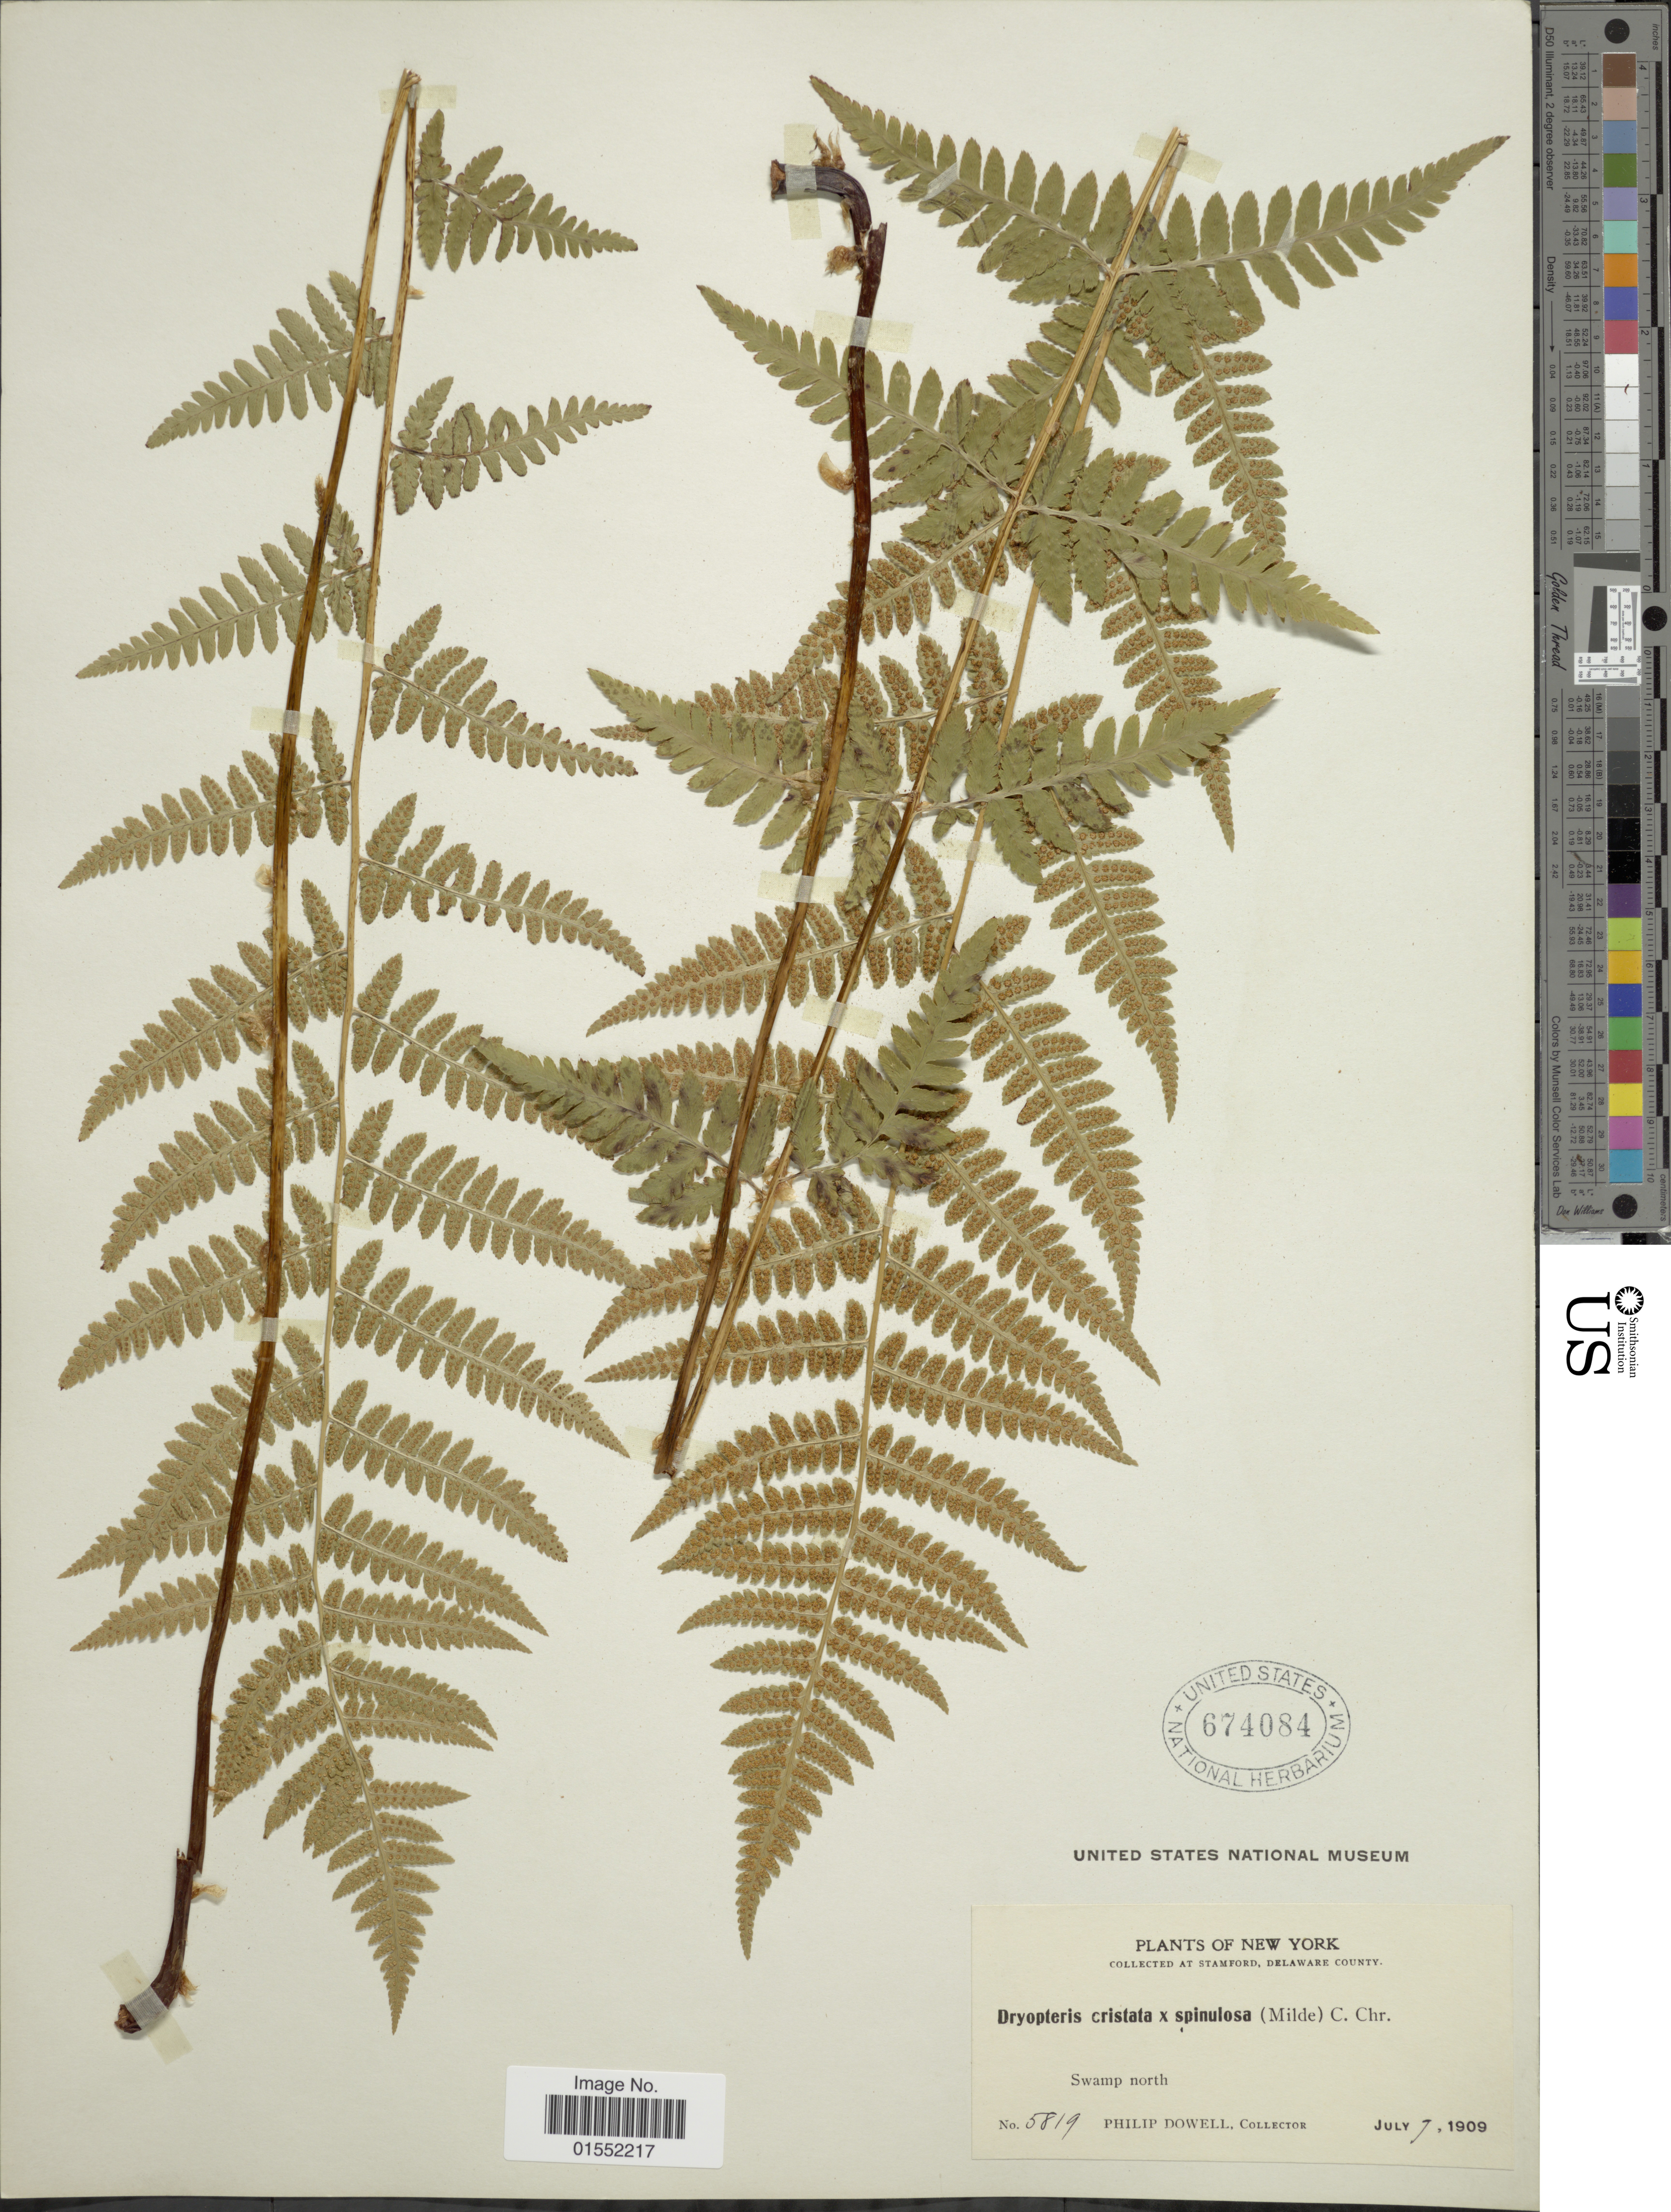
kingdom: Plantae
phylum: Tracheophyta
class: Polypodiopsida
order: Polypodiales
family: Dryopteridaceae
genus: Dryopteris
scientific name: Dryopteris x uliginosa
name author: (A. Braun ex Döll) Kuntze ex Druce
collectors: P. Dowell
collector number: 5819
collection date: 1909-07-07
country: United States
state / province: New York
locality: At Stampford, Delaware County, Swamp north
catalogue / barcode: US 674084